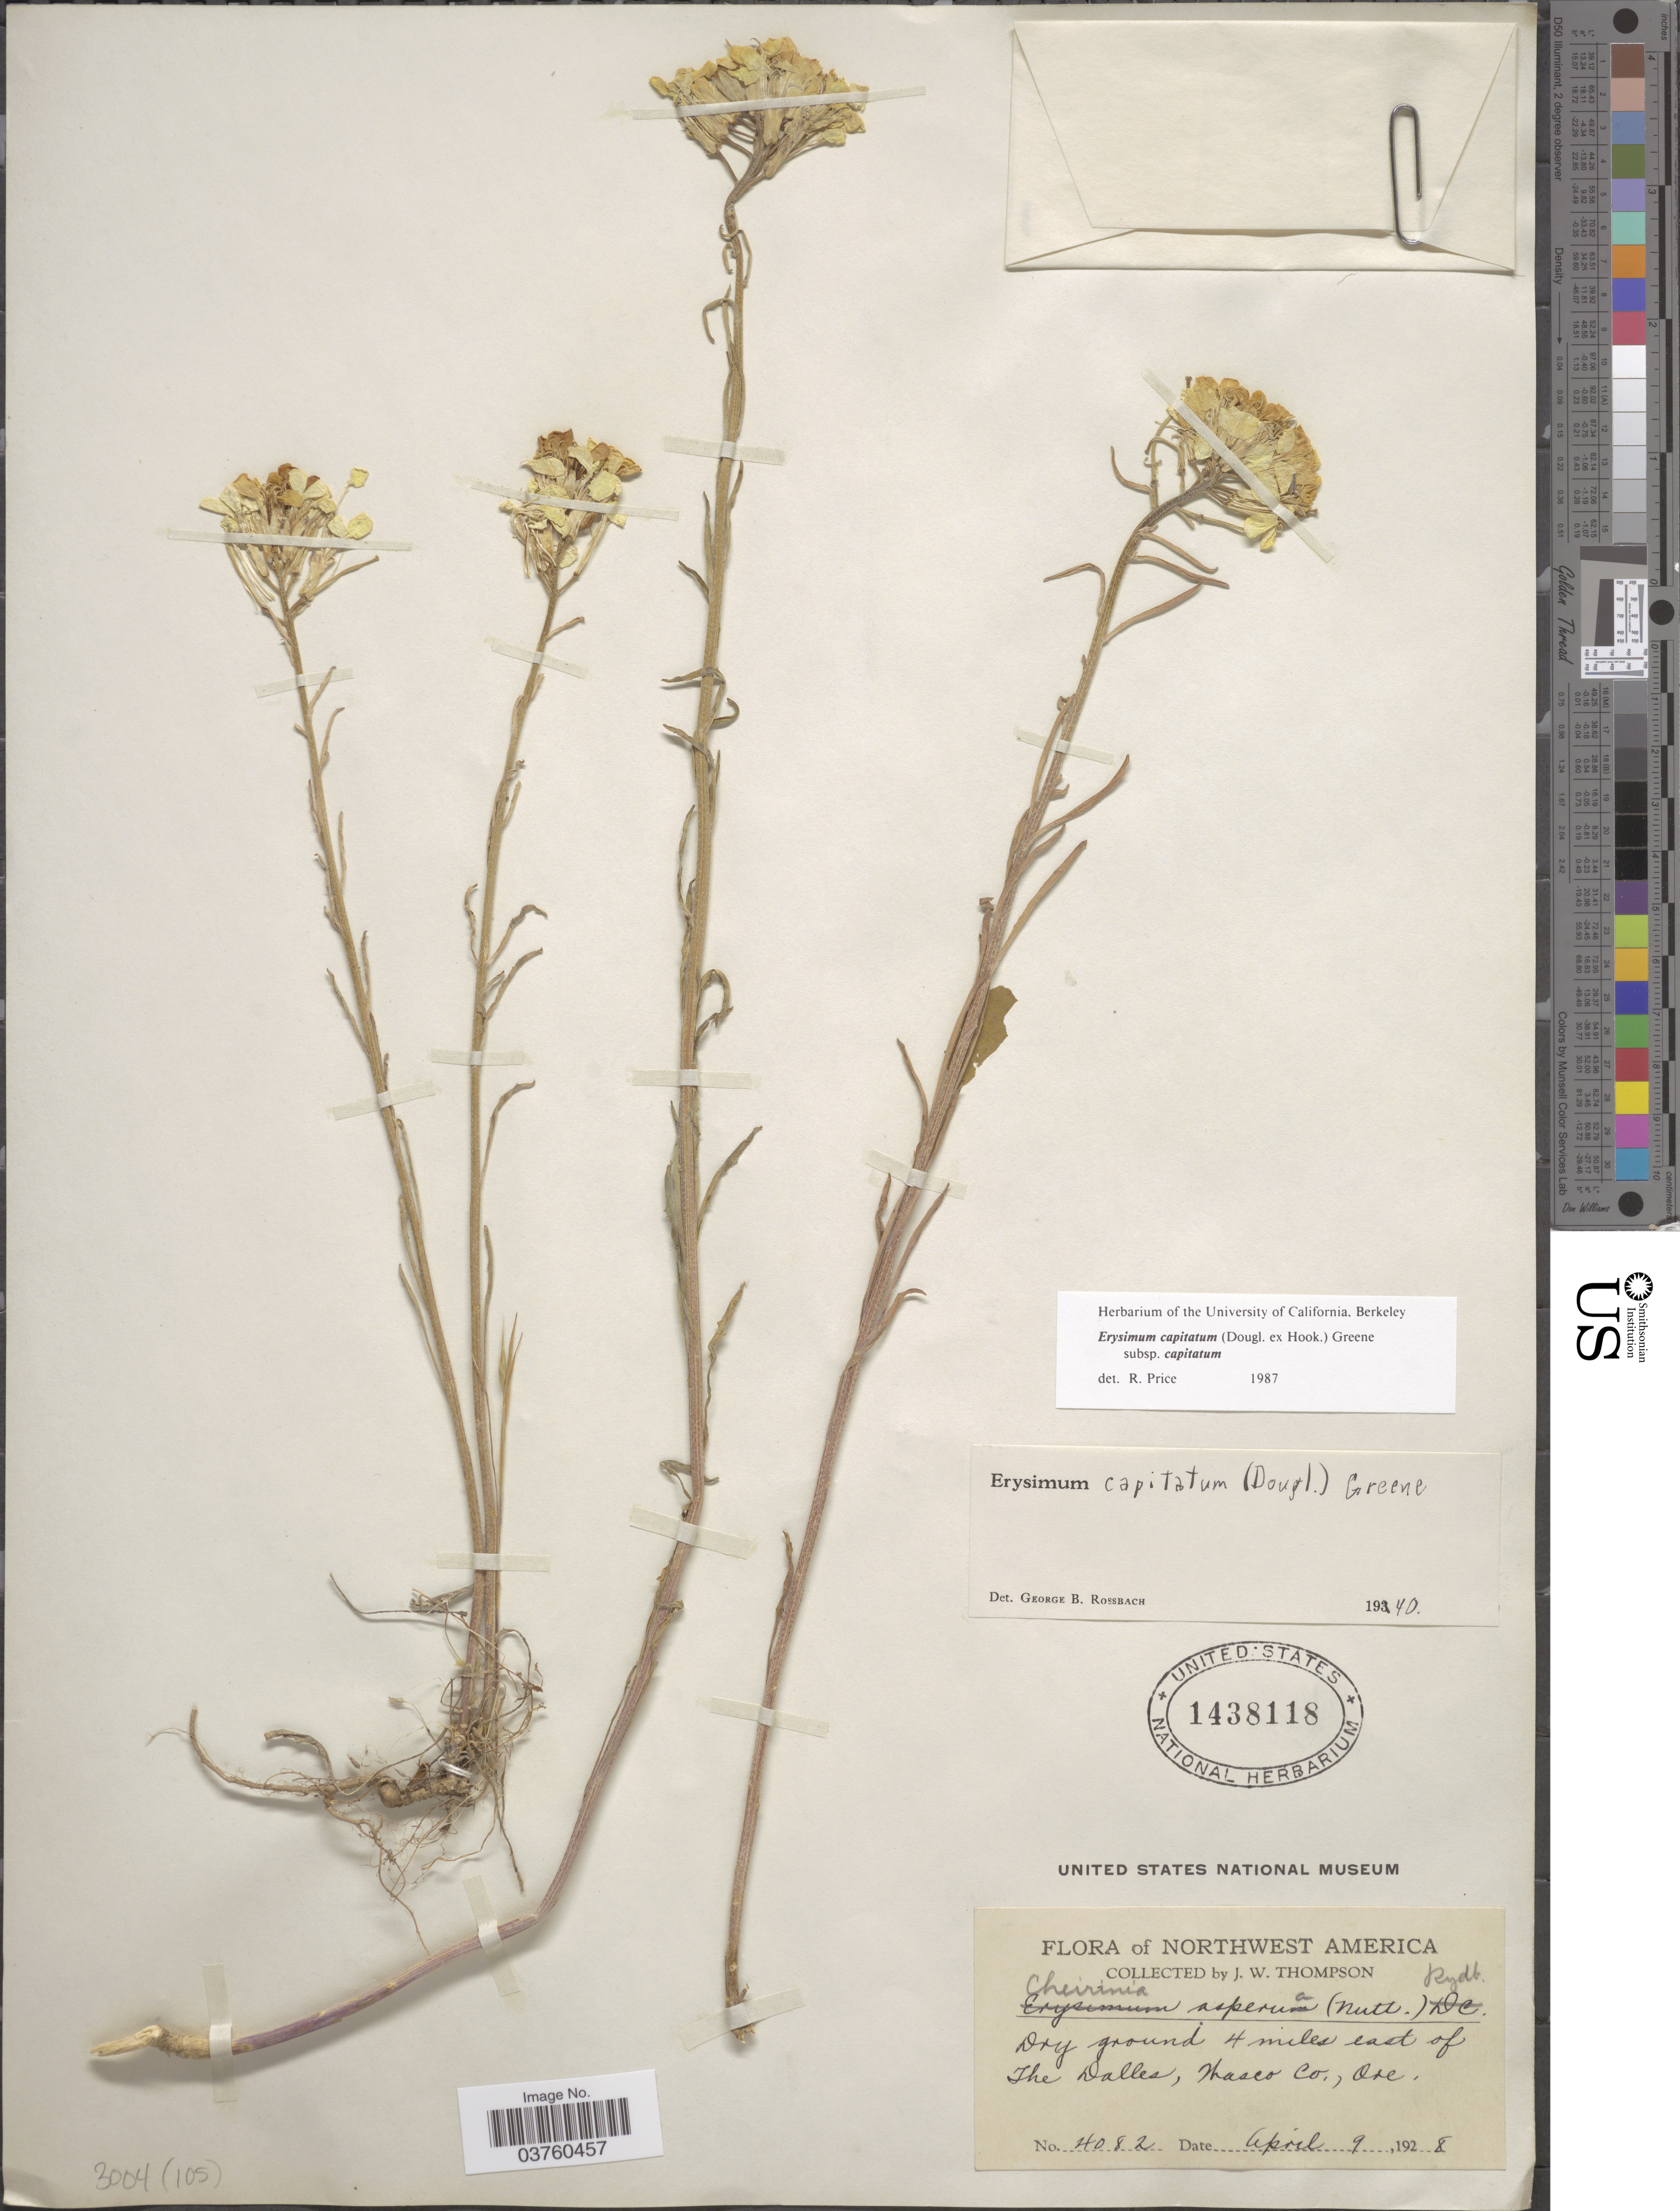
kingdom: Plantae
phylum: Tracheophyta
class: Magnoliopsida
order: Brassicales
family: Brassicaceae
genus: Erysimum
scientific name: Erysimum capitatum subsp. capitatum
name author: (Douglas ex Hook.) Greene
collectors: J. Thompson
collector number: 4082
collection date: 1928-04-09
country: United States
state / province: Oregon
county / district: Wasco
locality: Northwest America. Dry ground 4 miles east of The Dalles, Wasco Co.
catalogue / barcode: US 1438118